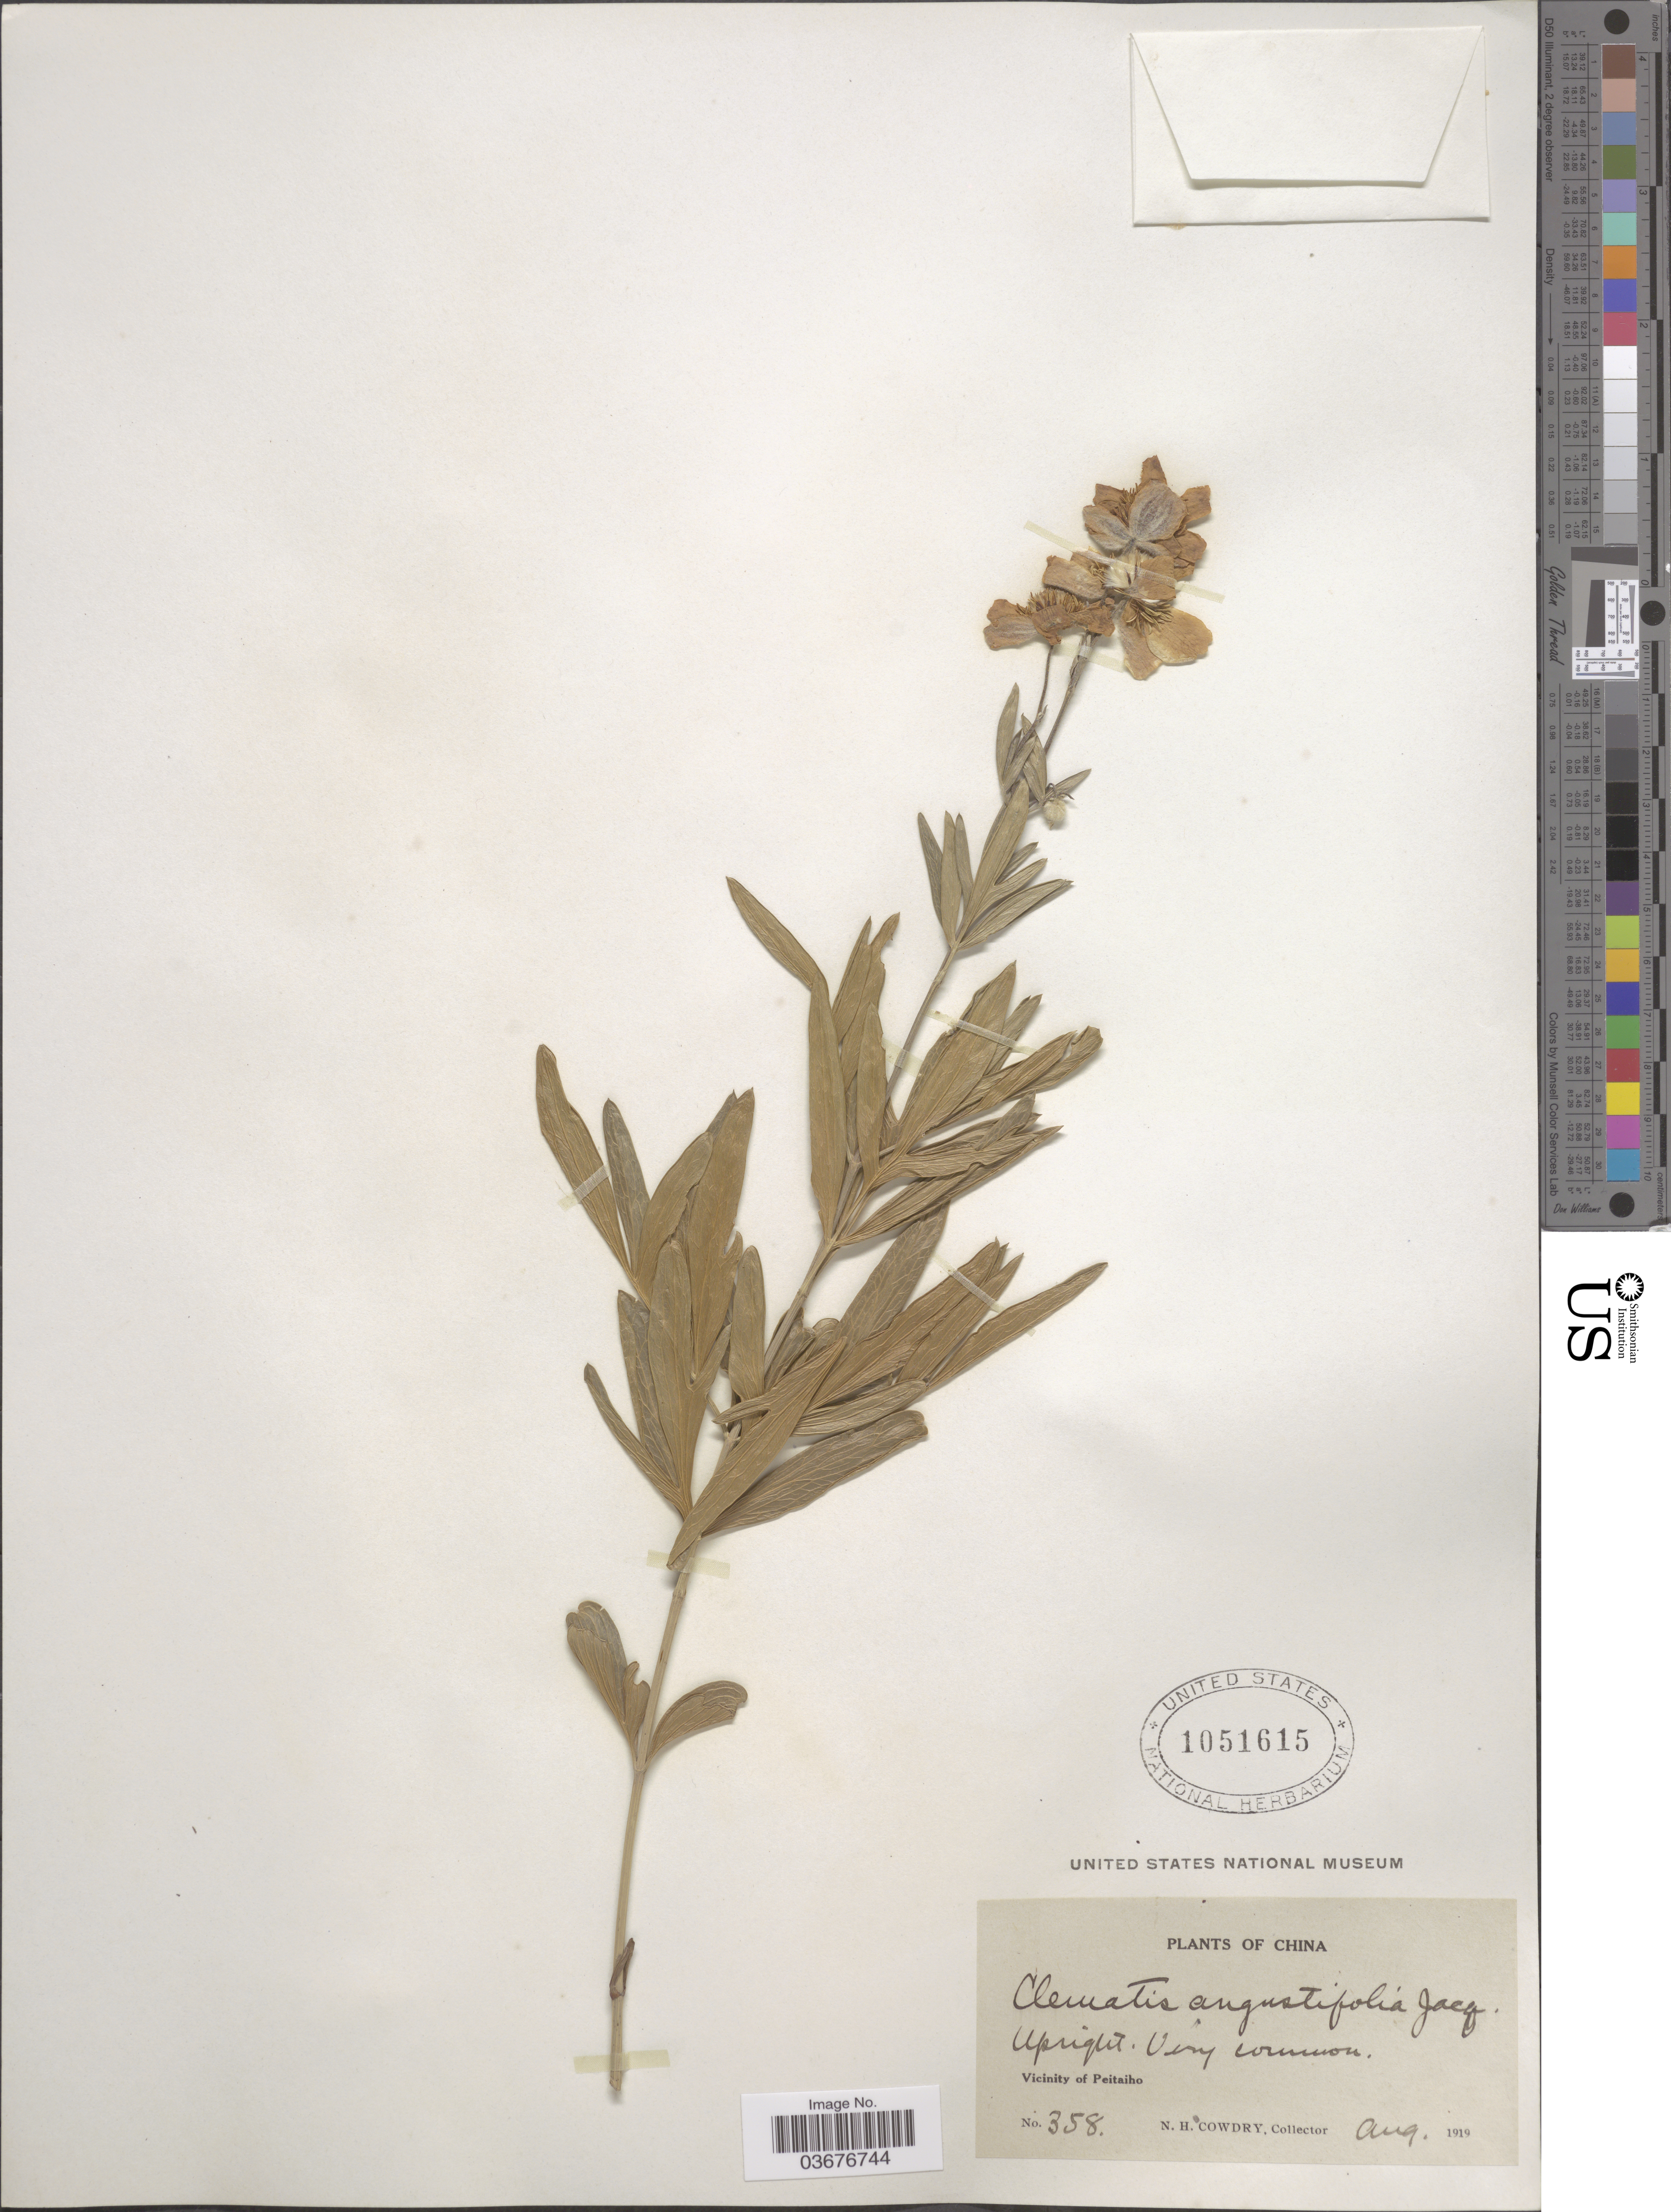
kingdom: Plantae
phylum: Tracheophyta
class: Magnoliopsida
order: Ranunculales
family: Ranunculaceae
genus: Clematis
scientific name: Clematis angustifolia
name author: Jacq.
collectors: N. H. Cowdry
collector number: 358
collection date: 1919-08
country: China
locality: Vicinity of Peitaiho.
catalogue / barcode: US 1051615